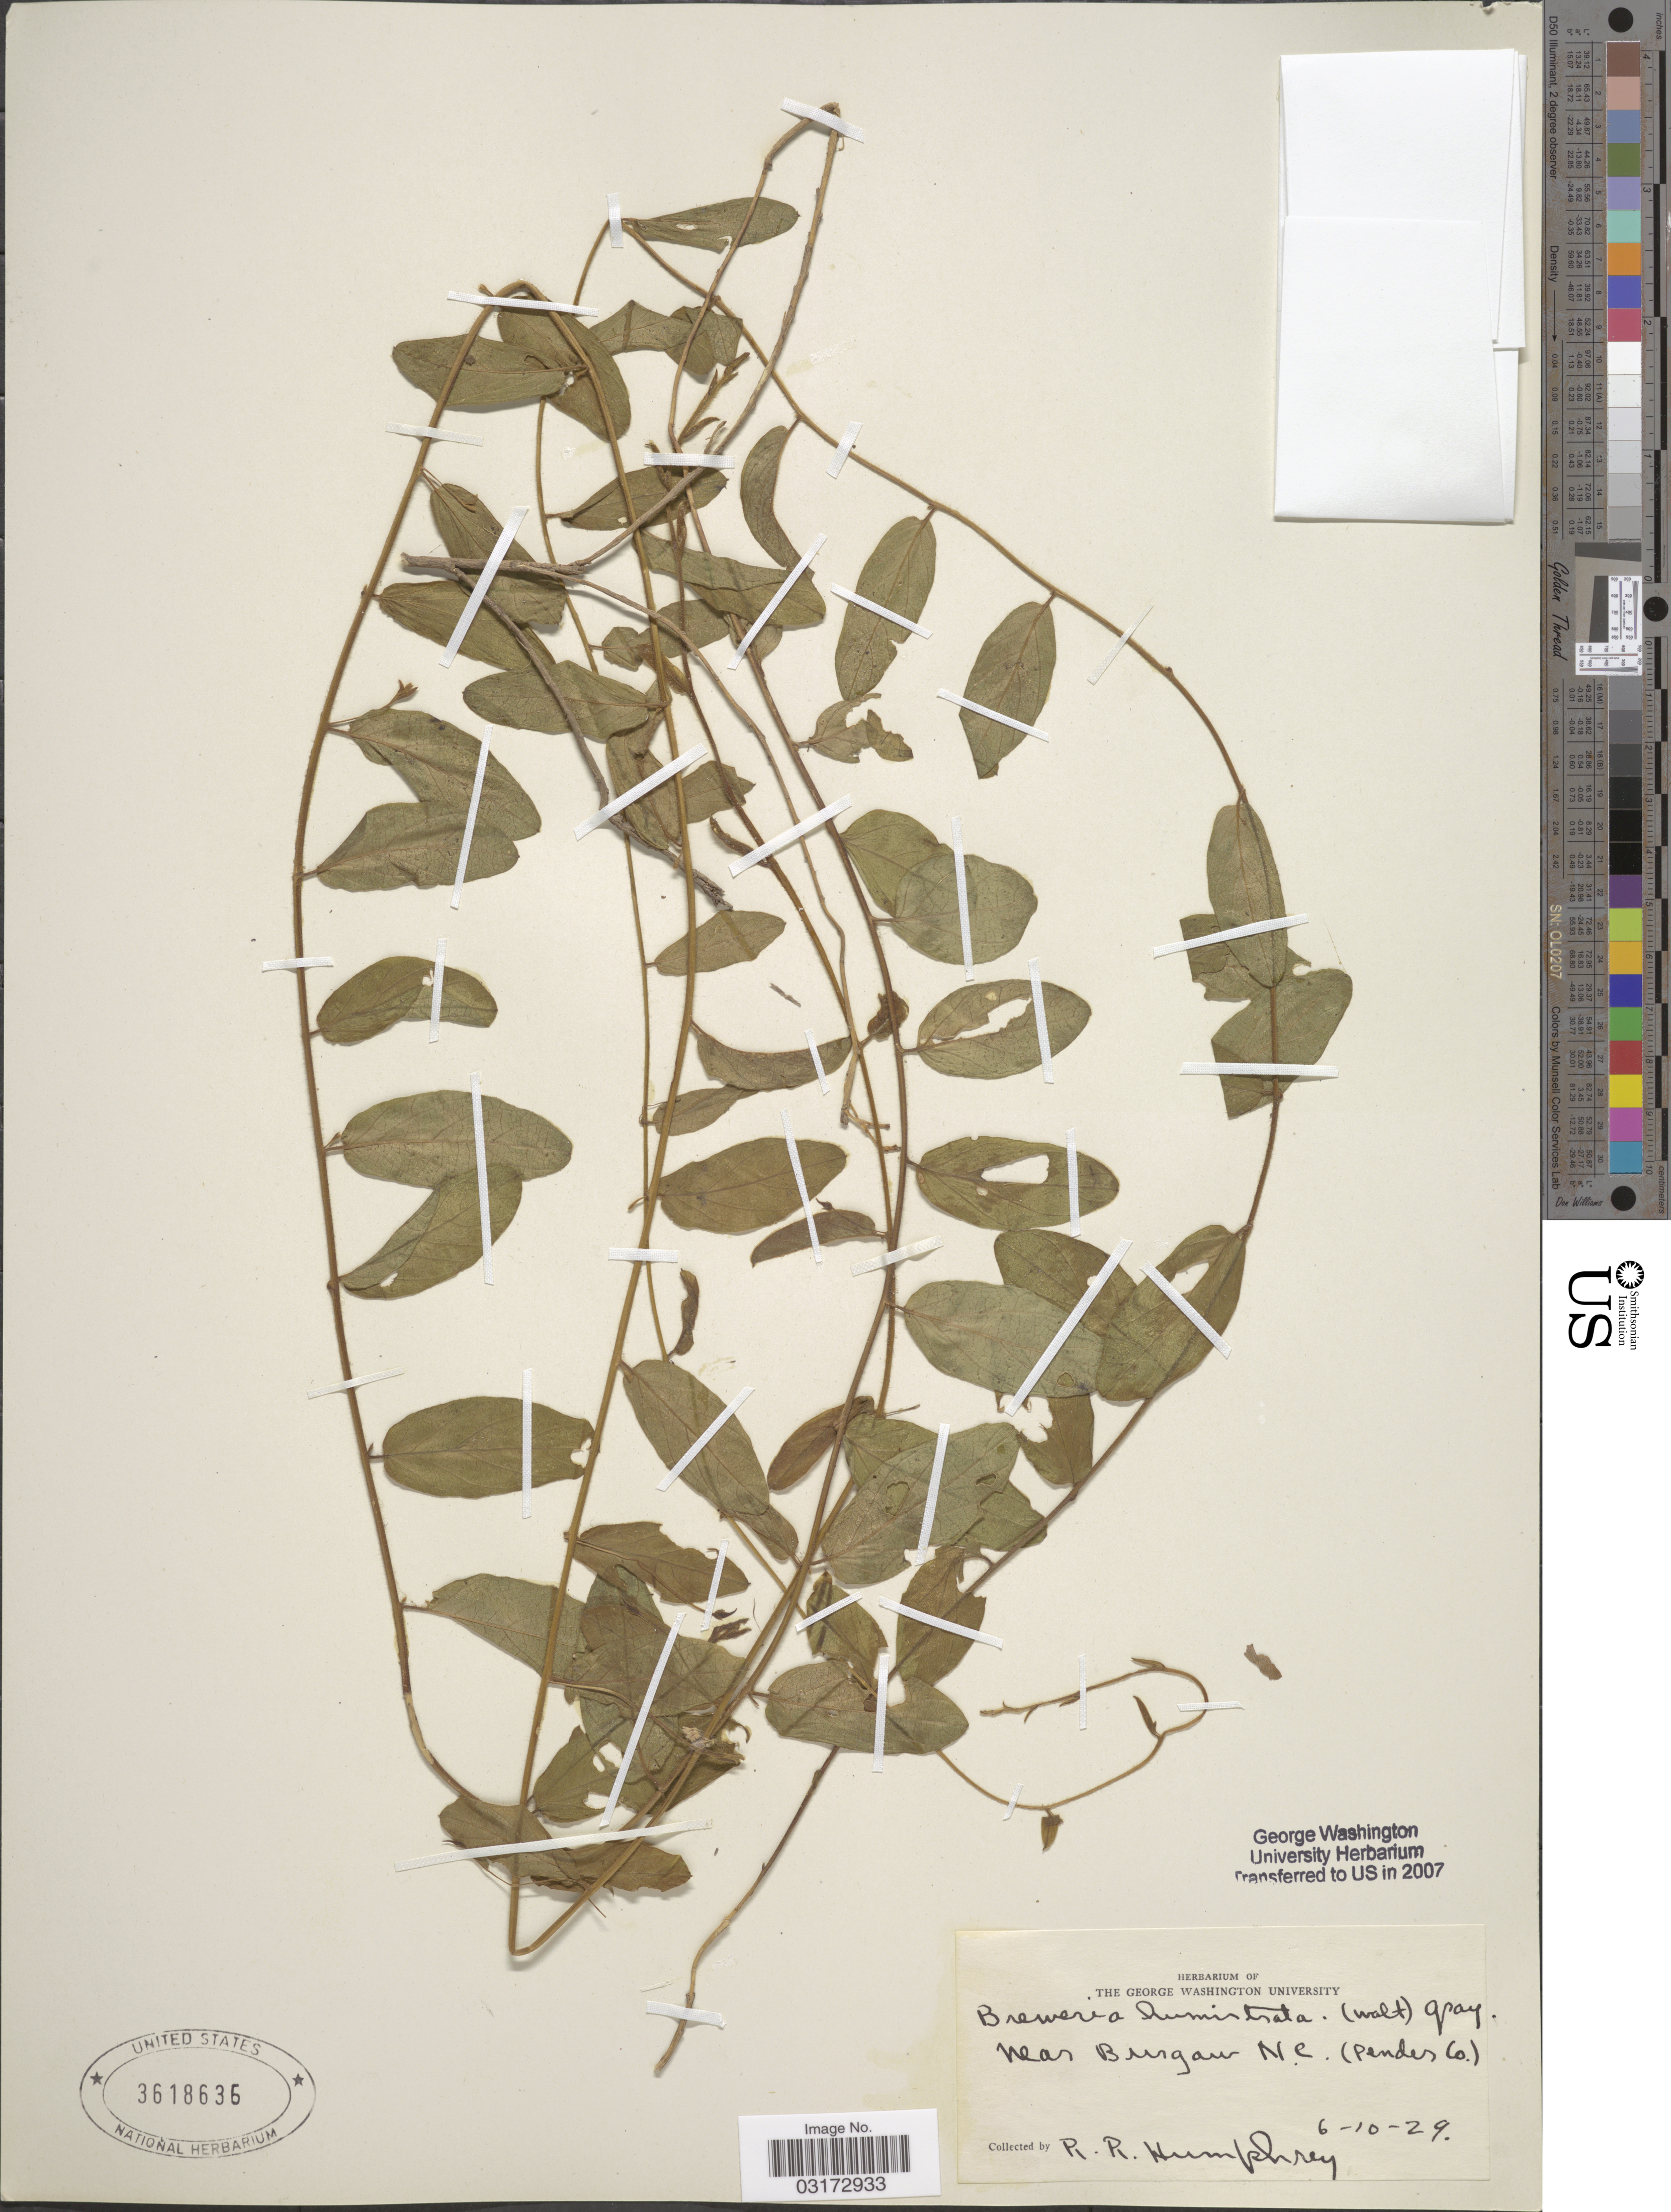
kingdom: Plantae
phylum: Tracheophyta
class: Magnoliopsida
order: Solanales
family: Convolvulaceae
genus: Stylisma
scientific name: Stylisma humistrata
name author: (Walter) Chapm.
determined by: Strong, Mark T., (BOT), Smithsonian Institution - National Museum of Natural History (UNITED STATES)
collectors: R. Humphrey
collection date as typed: Transcribed d/m/y: 10/6/29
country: United States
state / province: North Carolina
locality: Near Burgaw (Pender Co).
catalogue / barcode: US 3618636